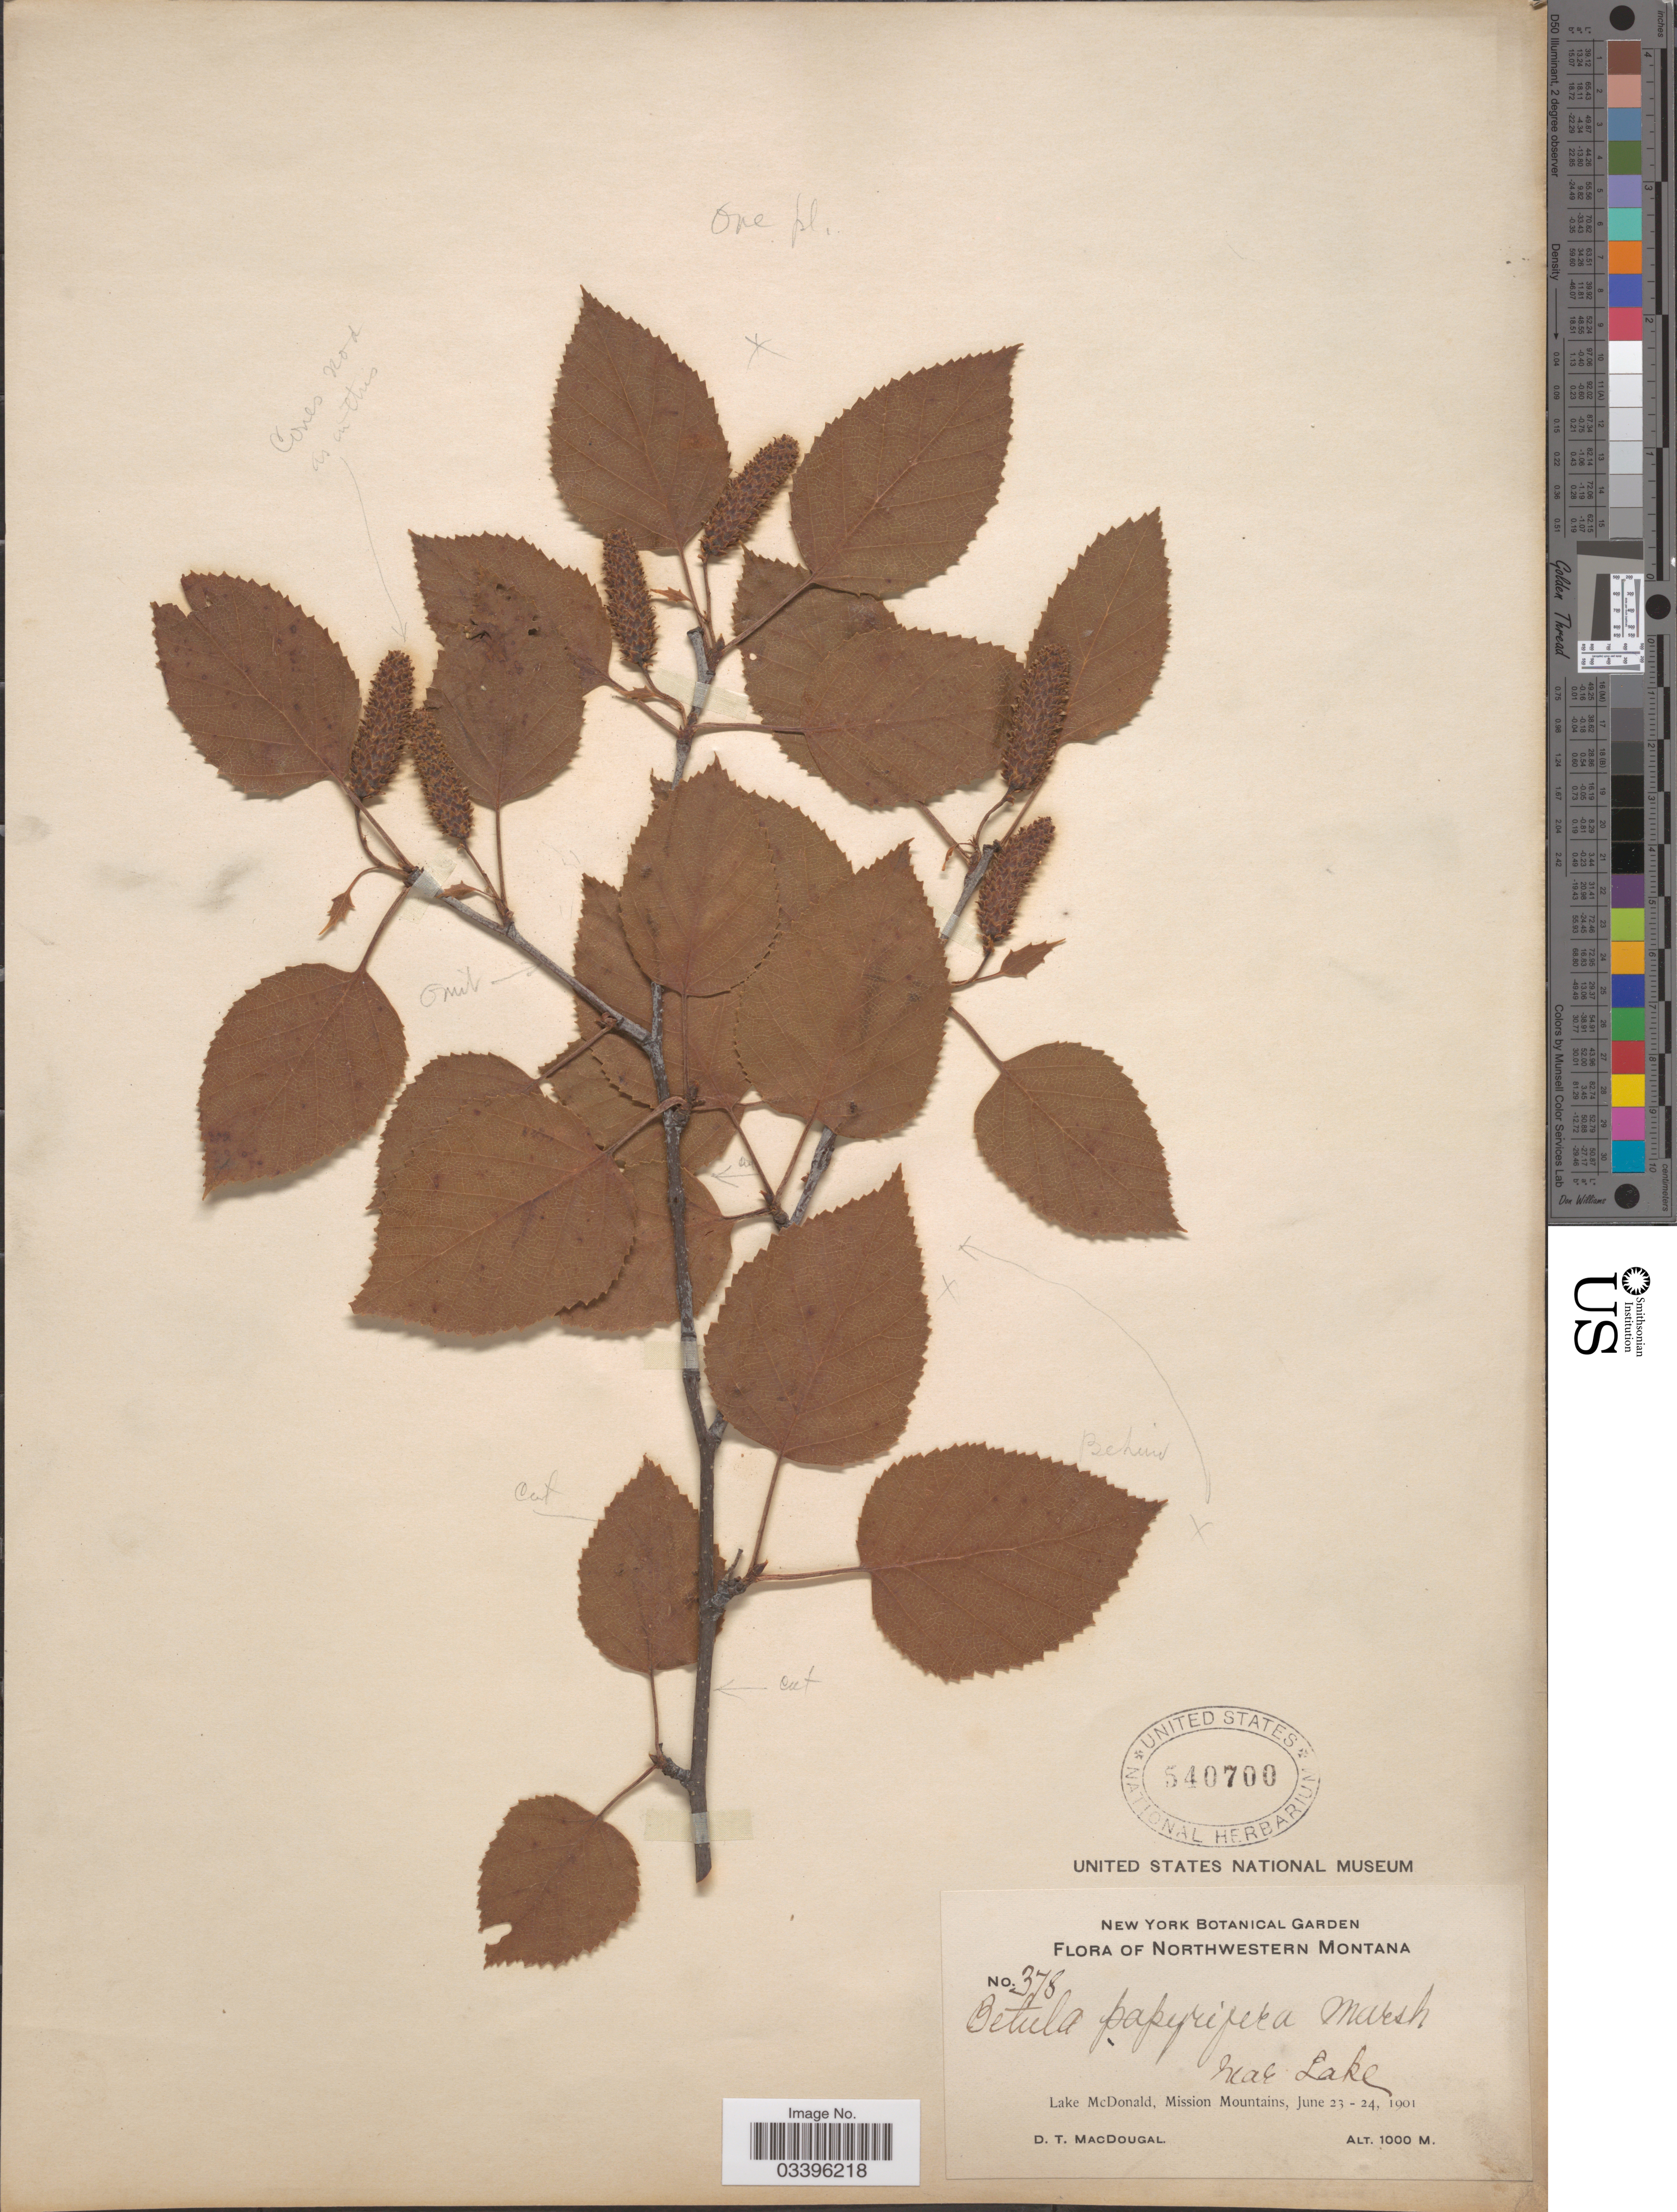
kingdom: Plantae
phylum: Tracheophyta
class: Magnoliopsida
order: Fagales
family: Betulaceae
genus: Betula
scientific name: Betula occidentalis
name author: Hook.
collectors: D. T. MacDougal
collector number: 378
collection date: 1901-06-23/1901-06-24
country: United States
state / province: Montana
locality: Northwestern Montana, Near Lake. Lake McDonald, Mission Mountains.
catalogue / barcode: US 540700